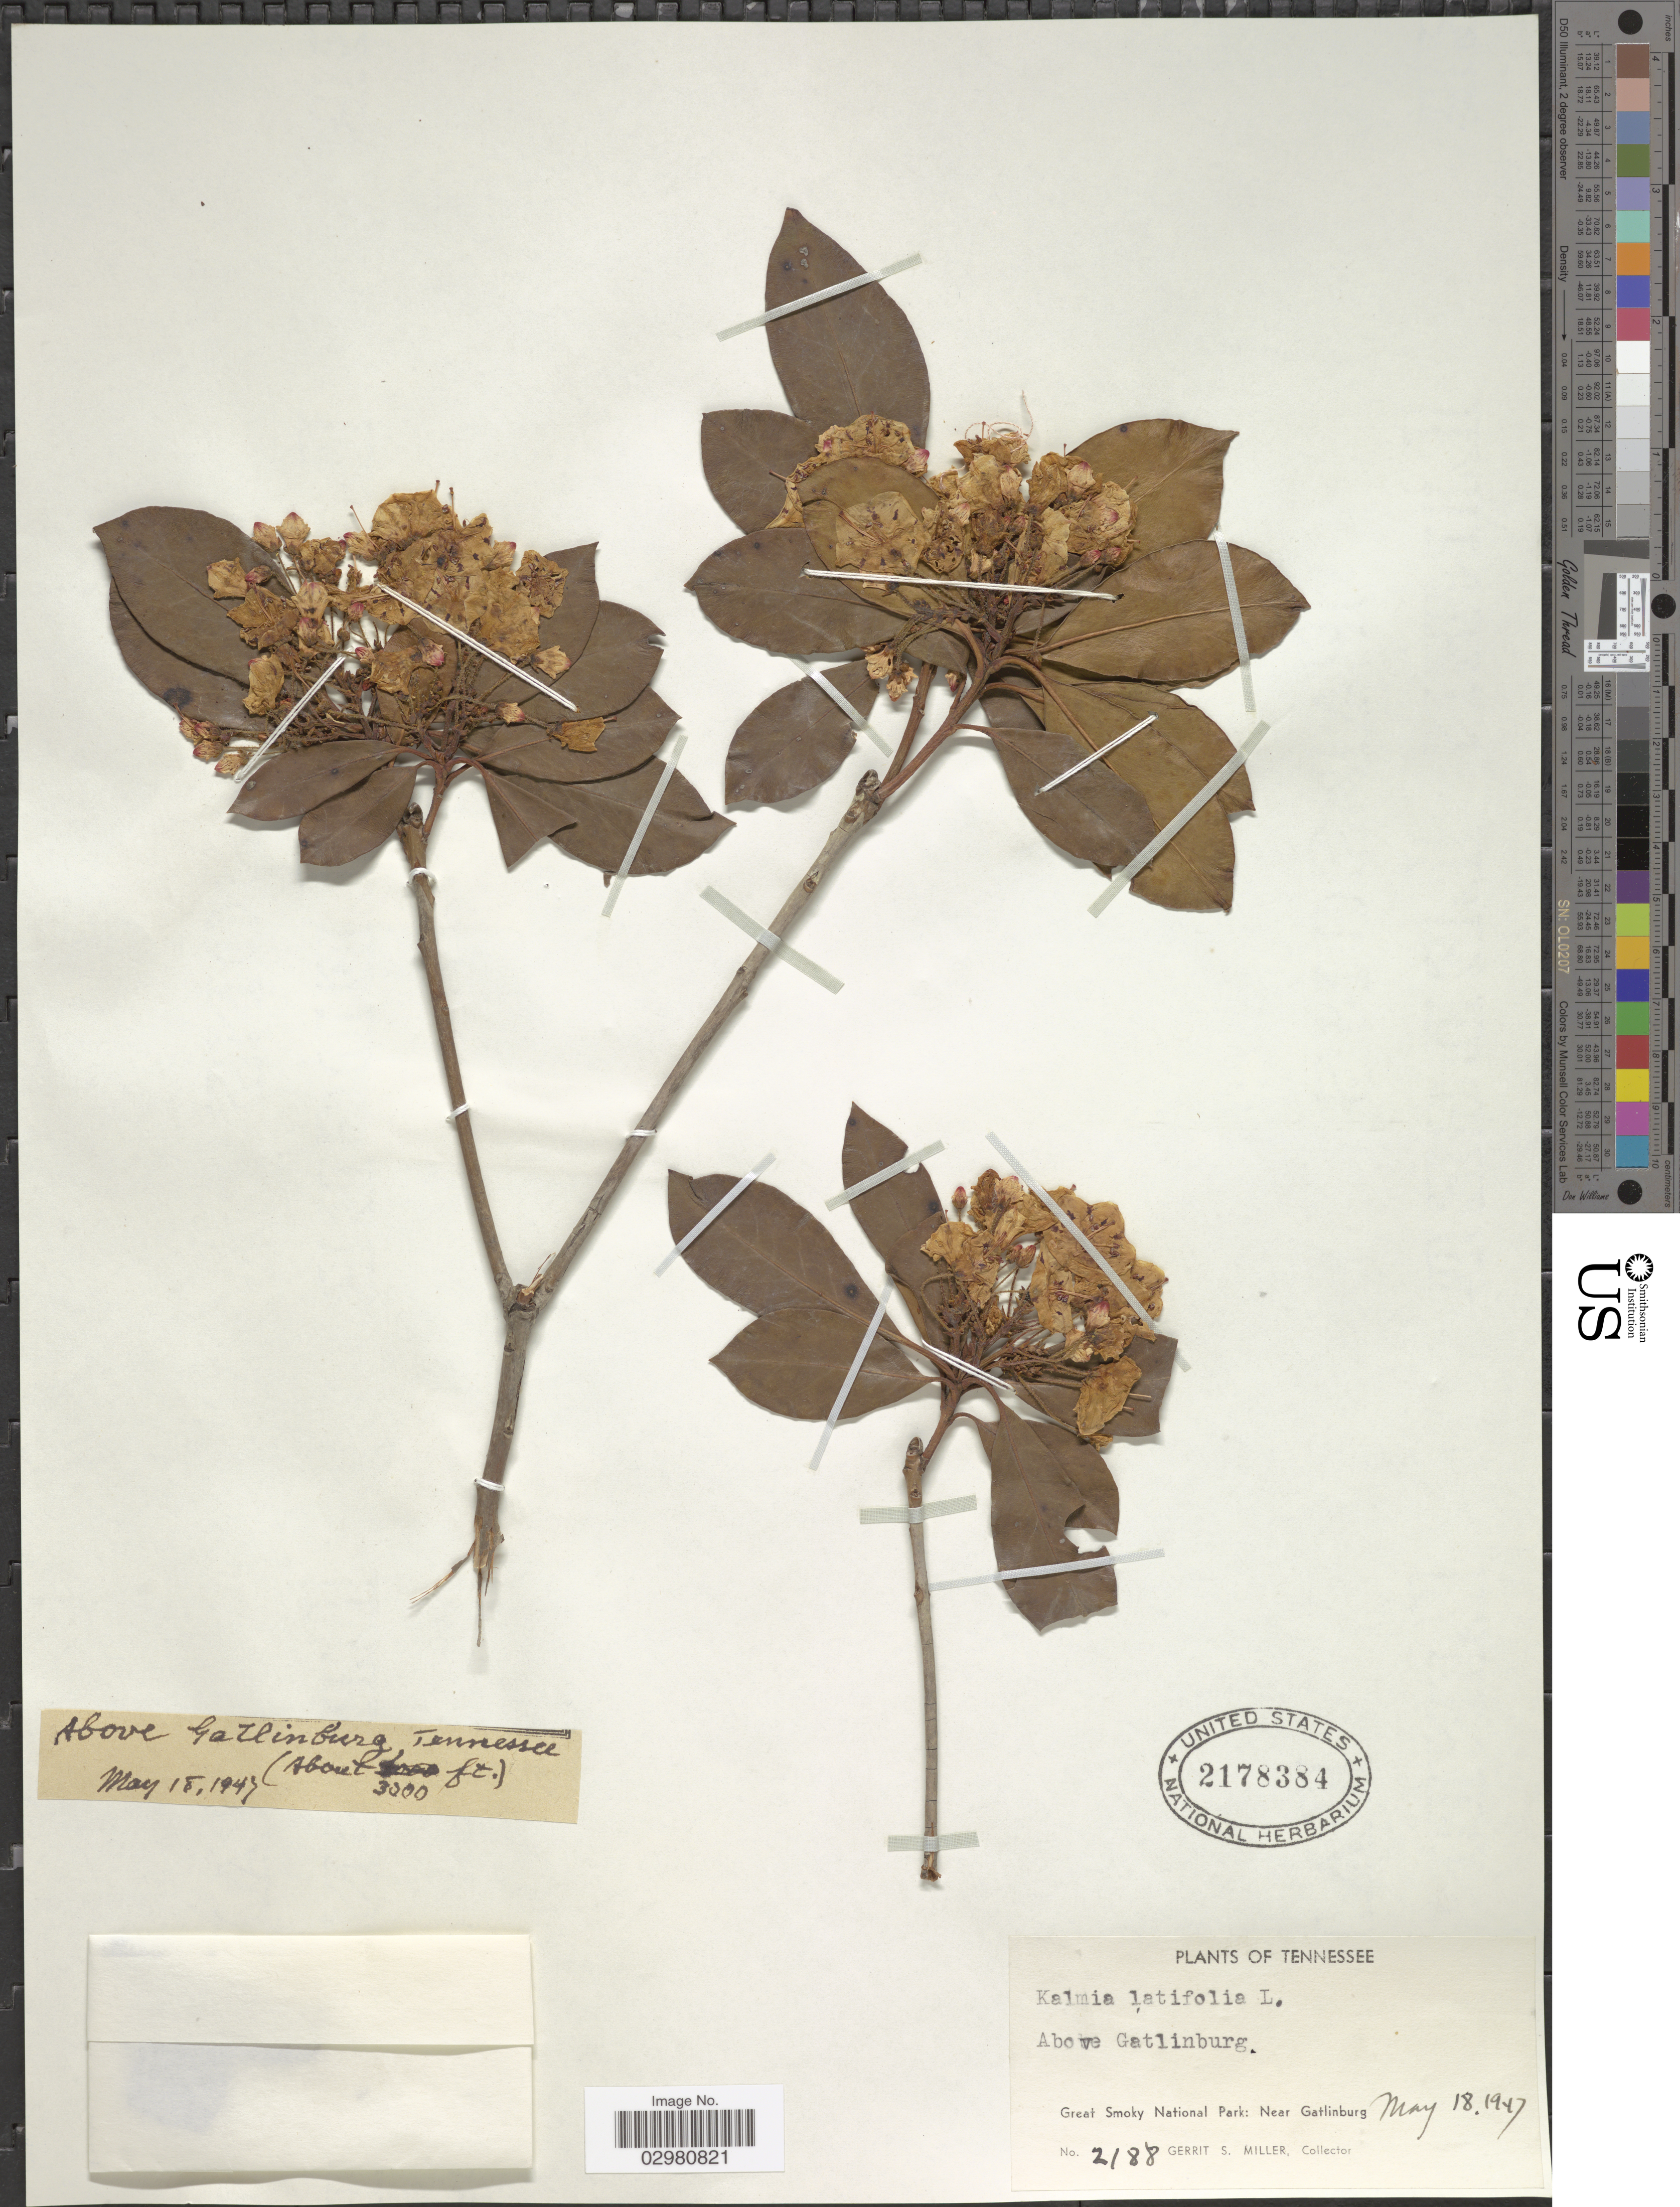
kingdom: Plantae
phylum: Tracheophyta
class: Magnoliopsida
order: Ericales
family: Ericaceae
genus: Kalmia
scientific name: Kalmia latifolia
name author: L.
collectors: G. S. Miller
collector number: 2188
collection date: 1947-05-18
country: United States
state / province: Tennessee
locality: Above Gatlinburg. Great Smoky National Park: Near Gatlinburg.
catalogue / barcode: US 2178384